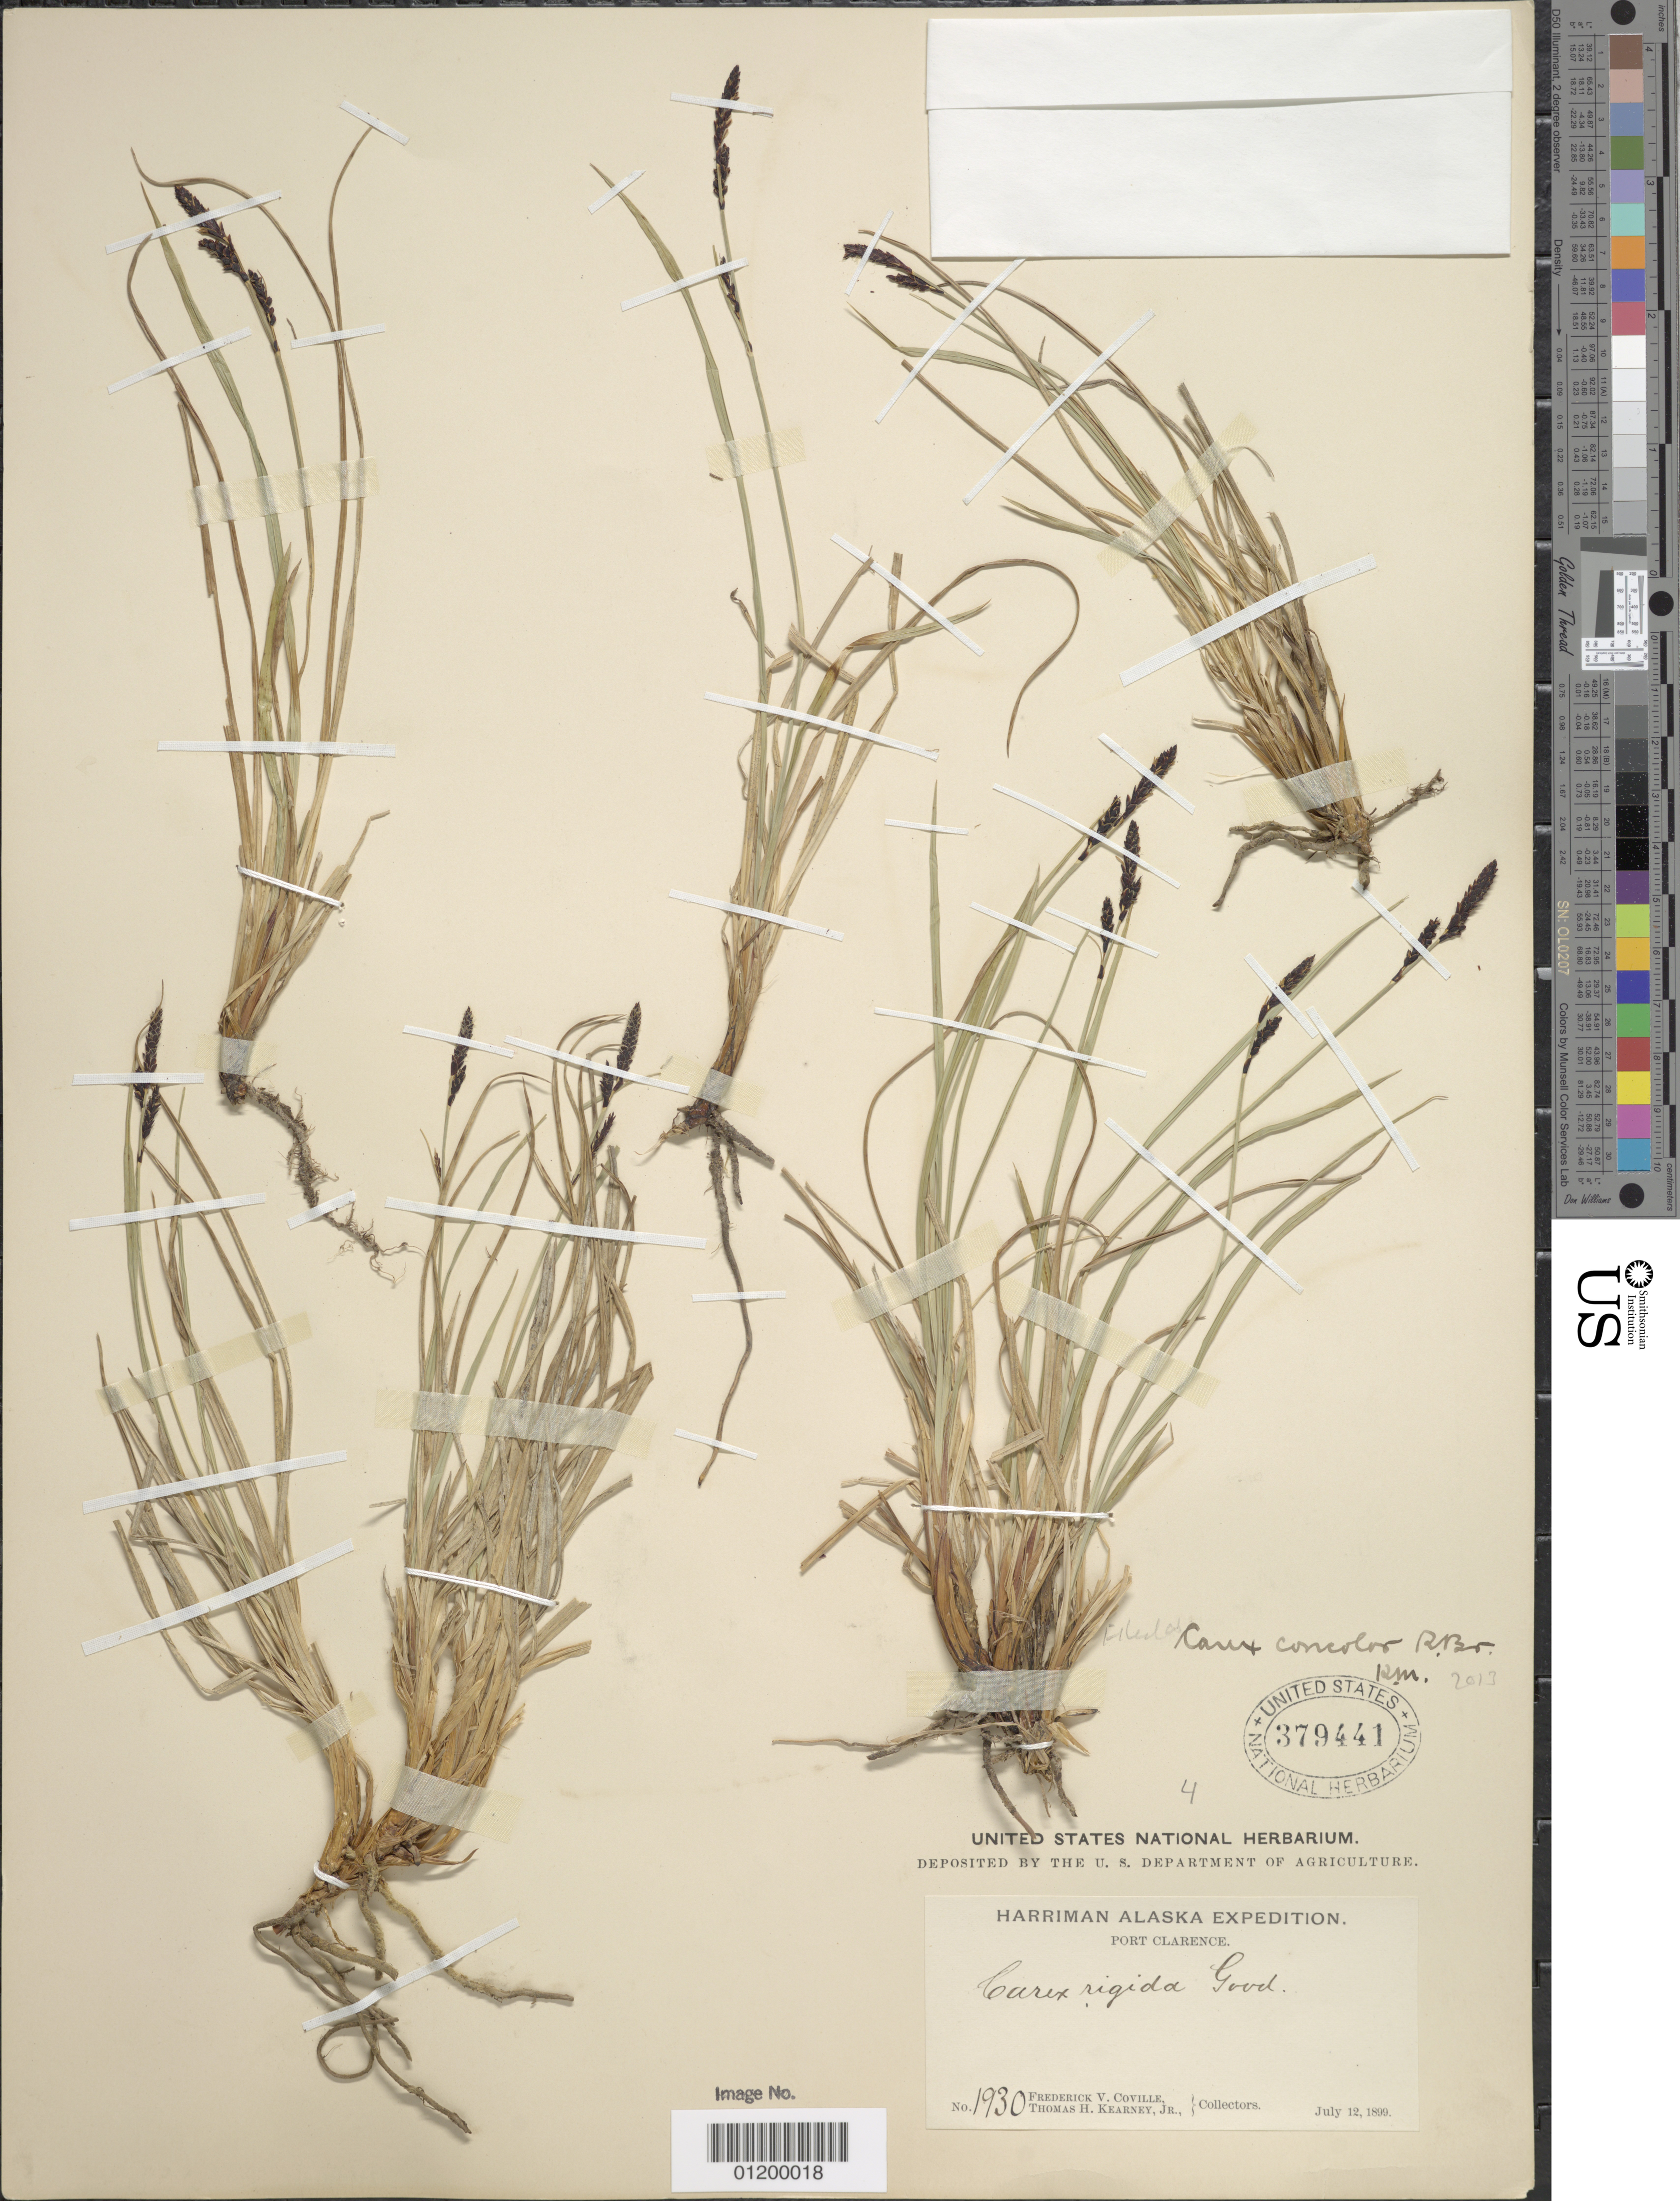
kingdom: Plantae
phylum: Tracheophyta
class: Liliopsida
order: Poales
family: Cyperaceae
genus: Carex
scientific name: Carex bigelowii subsp. lugens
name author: (Holm) T.V. Egorova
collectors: F. V. Coville & T. H. Kearney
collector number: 1930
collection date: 1899-07-12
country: United States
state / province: Alaska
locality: Port Clarence.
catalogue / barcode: US 379441